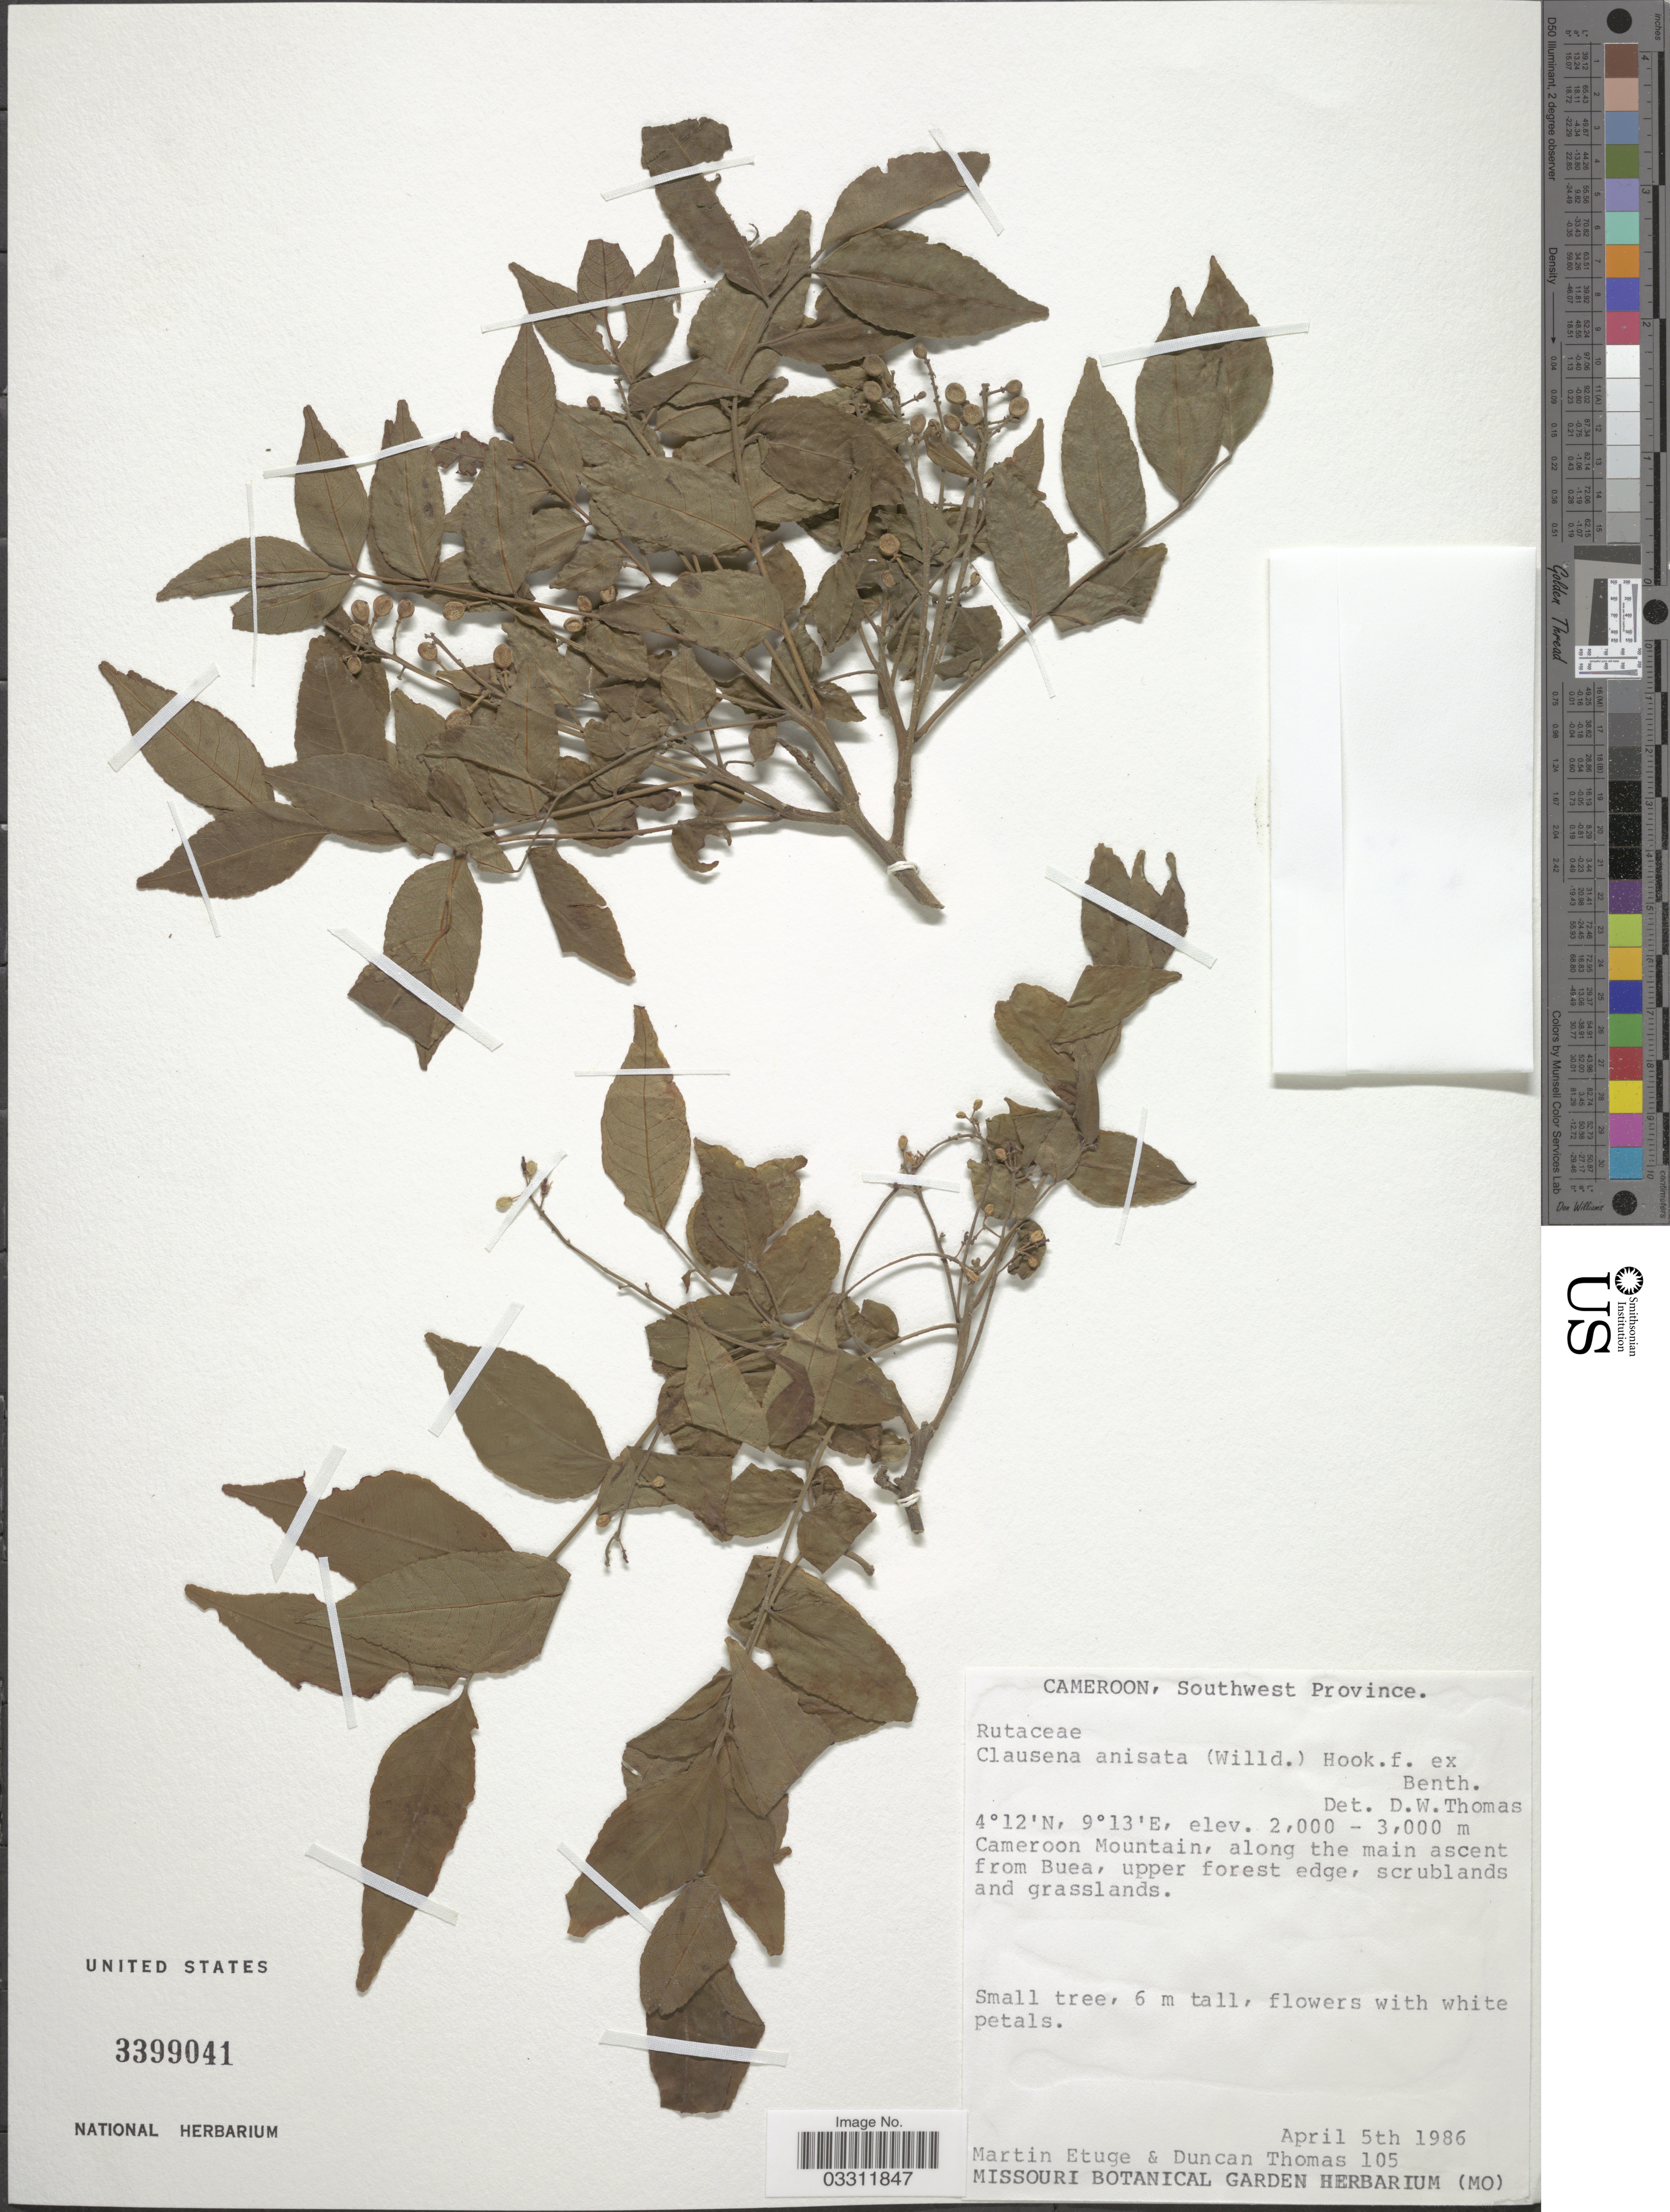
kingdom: Plantae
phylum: Tracheophyta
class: Magnoliopsida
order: Sapindales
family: Rutaceae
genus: Clausena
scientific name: Clausena anisata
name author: (Willd.) Benth.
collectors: M. Etuge & D. W. Thomas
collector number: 105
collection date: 1986-04-05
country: Cameroon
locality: Southwest Province. Cameroon Mountain, along the main ascent from Buea.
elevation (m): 2000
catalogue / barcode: US 3399041